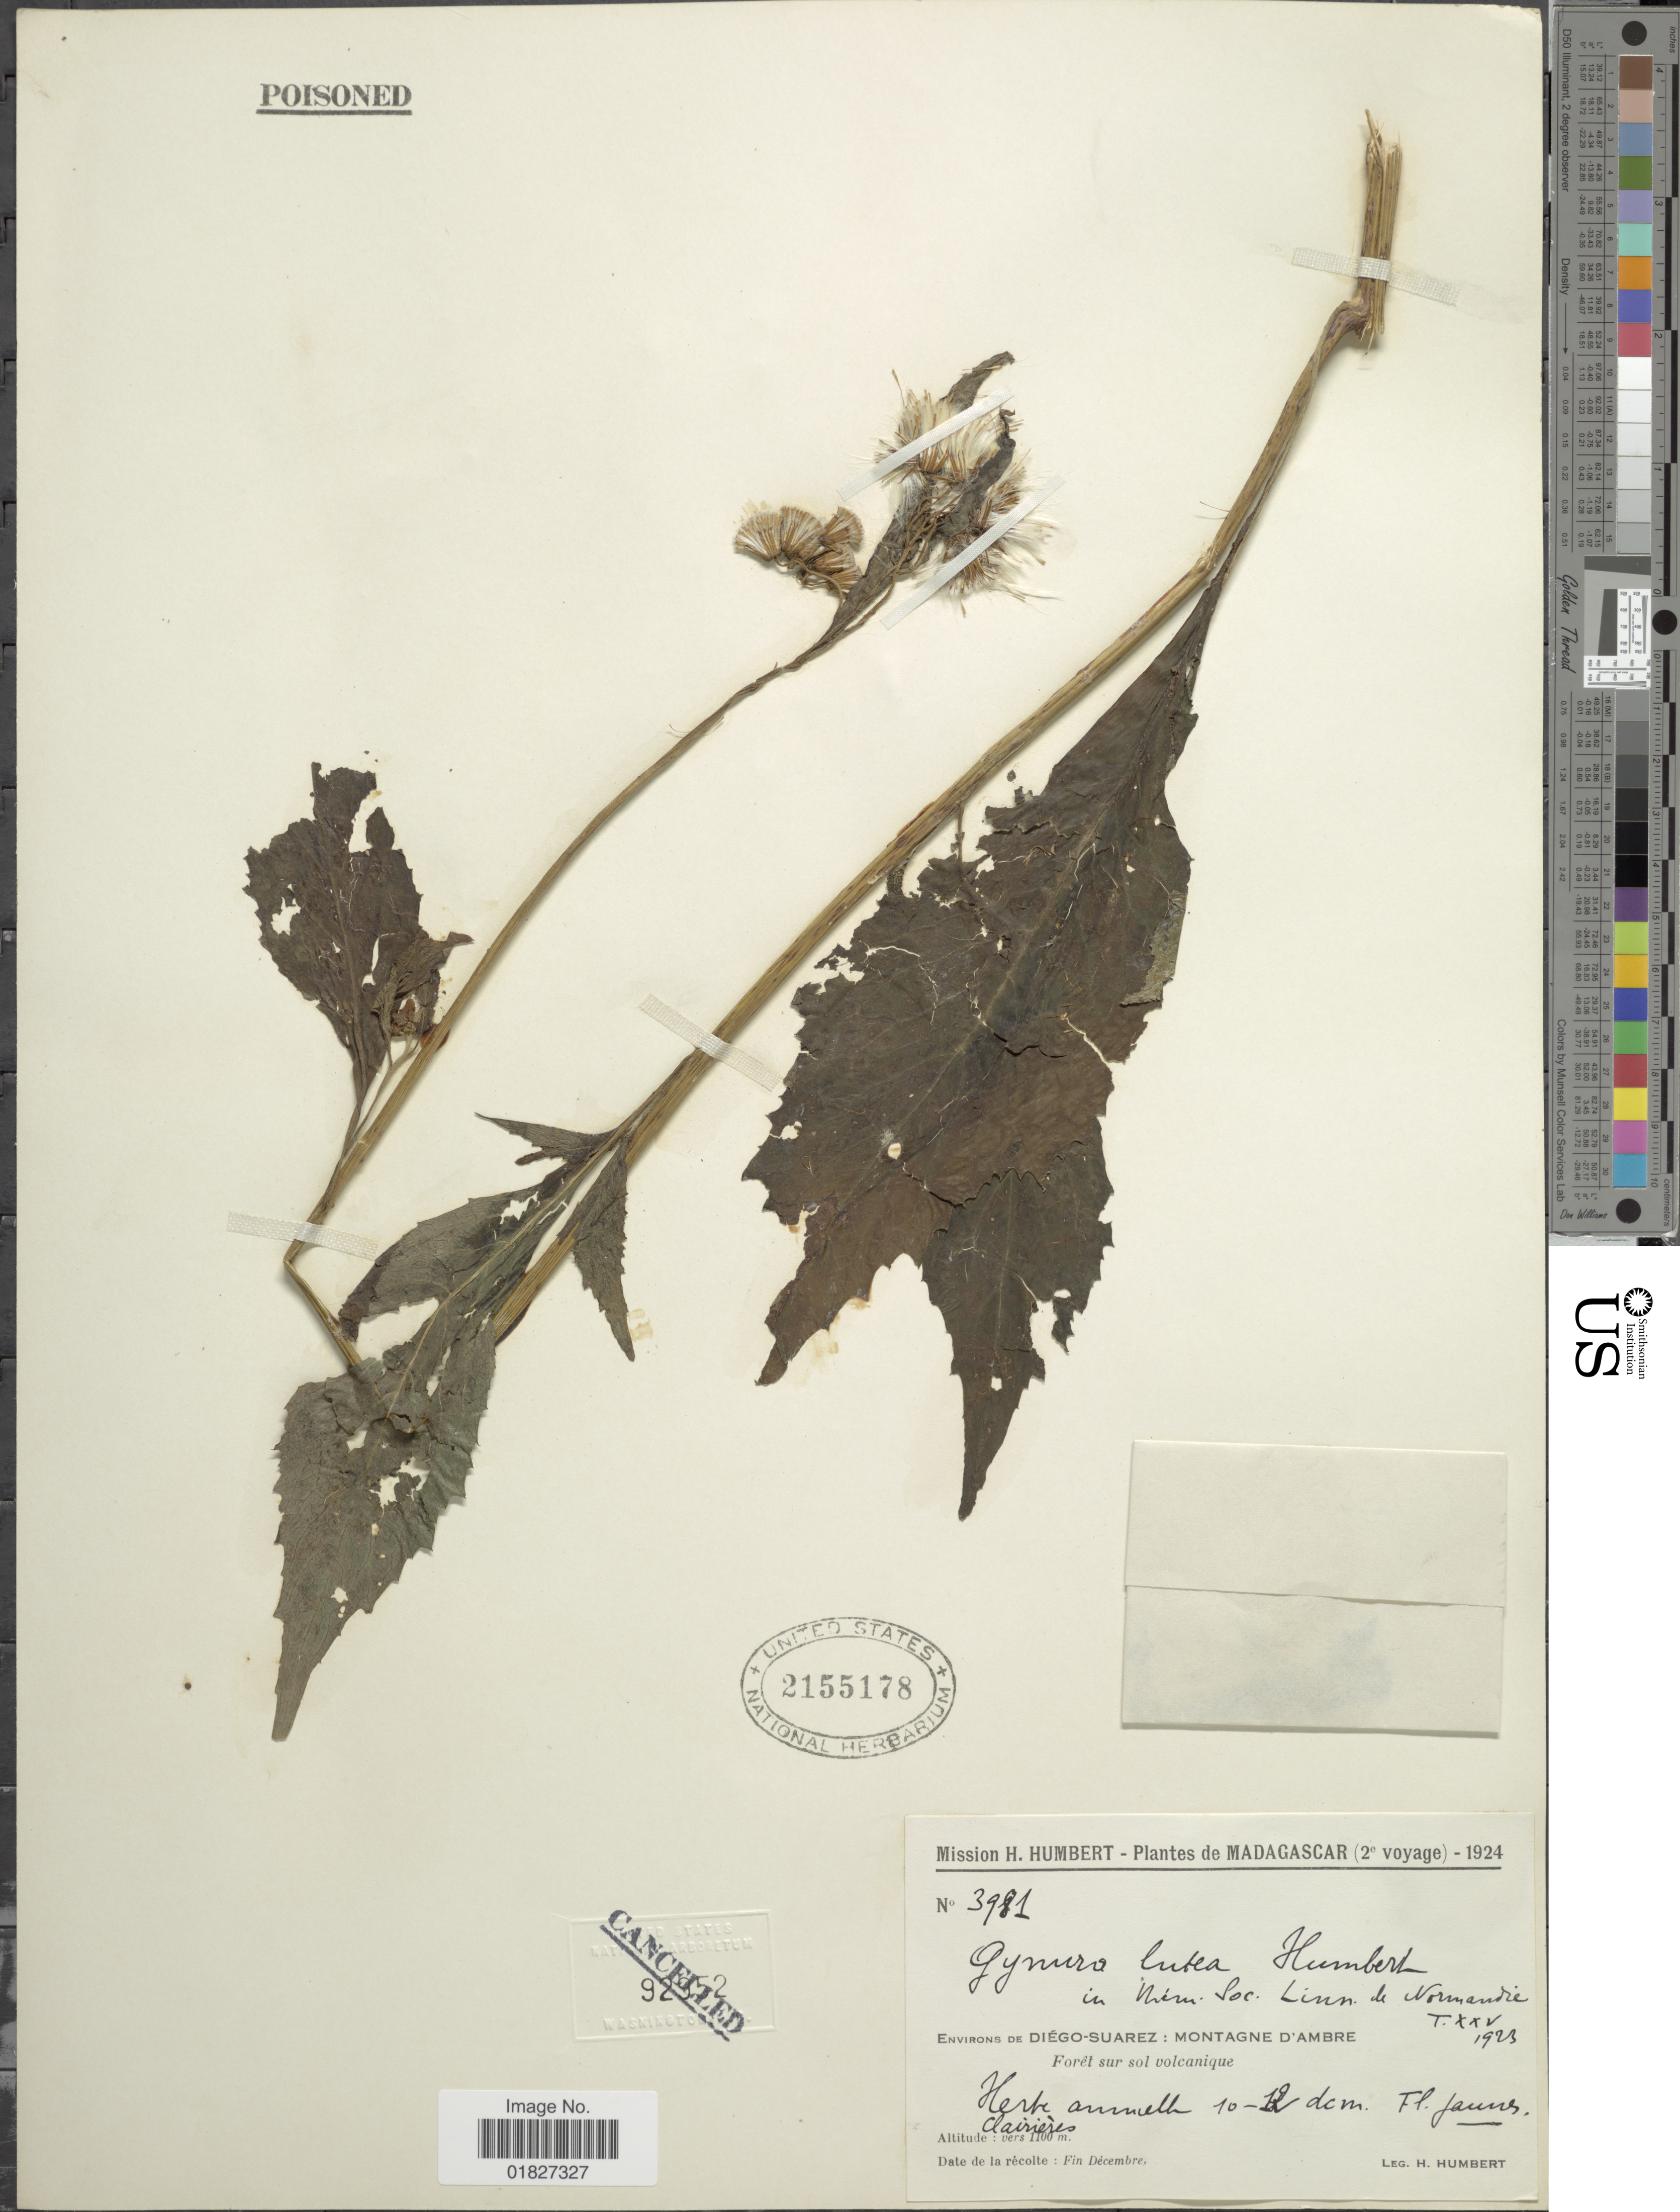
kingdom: Plantae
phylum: Tracheophyta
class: Magnoliopsida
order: Asterales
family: Asteraceae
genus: Gynura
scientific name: Gynura lutea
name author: Humbert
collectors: H. Humbert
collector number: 3981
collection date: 1924-12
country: Madagascar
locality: Environs de Diego-Suarez, Montagne D'Ambre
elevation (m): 1100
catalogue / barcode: US 2155178